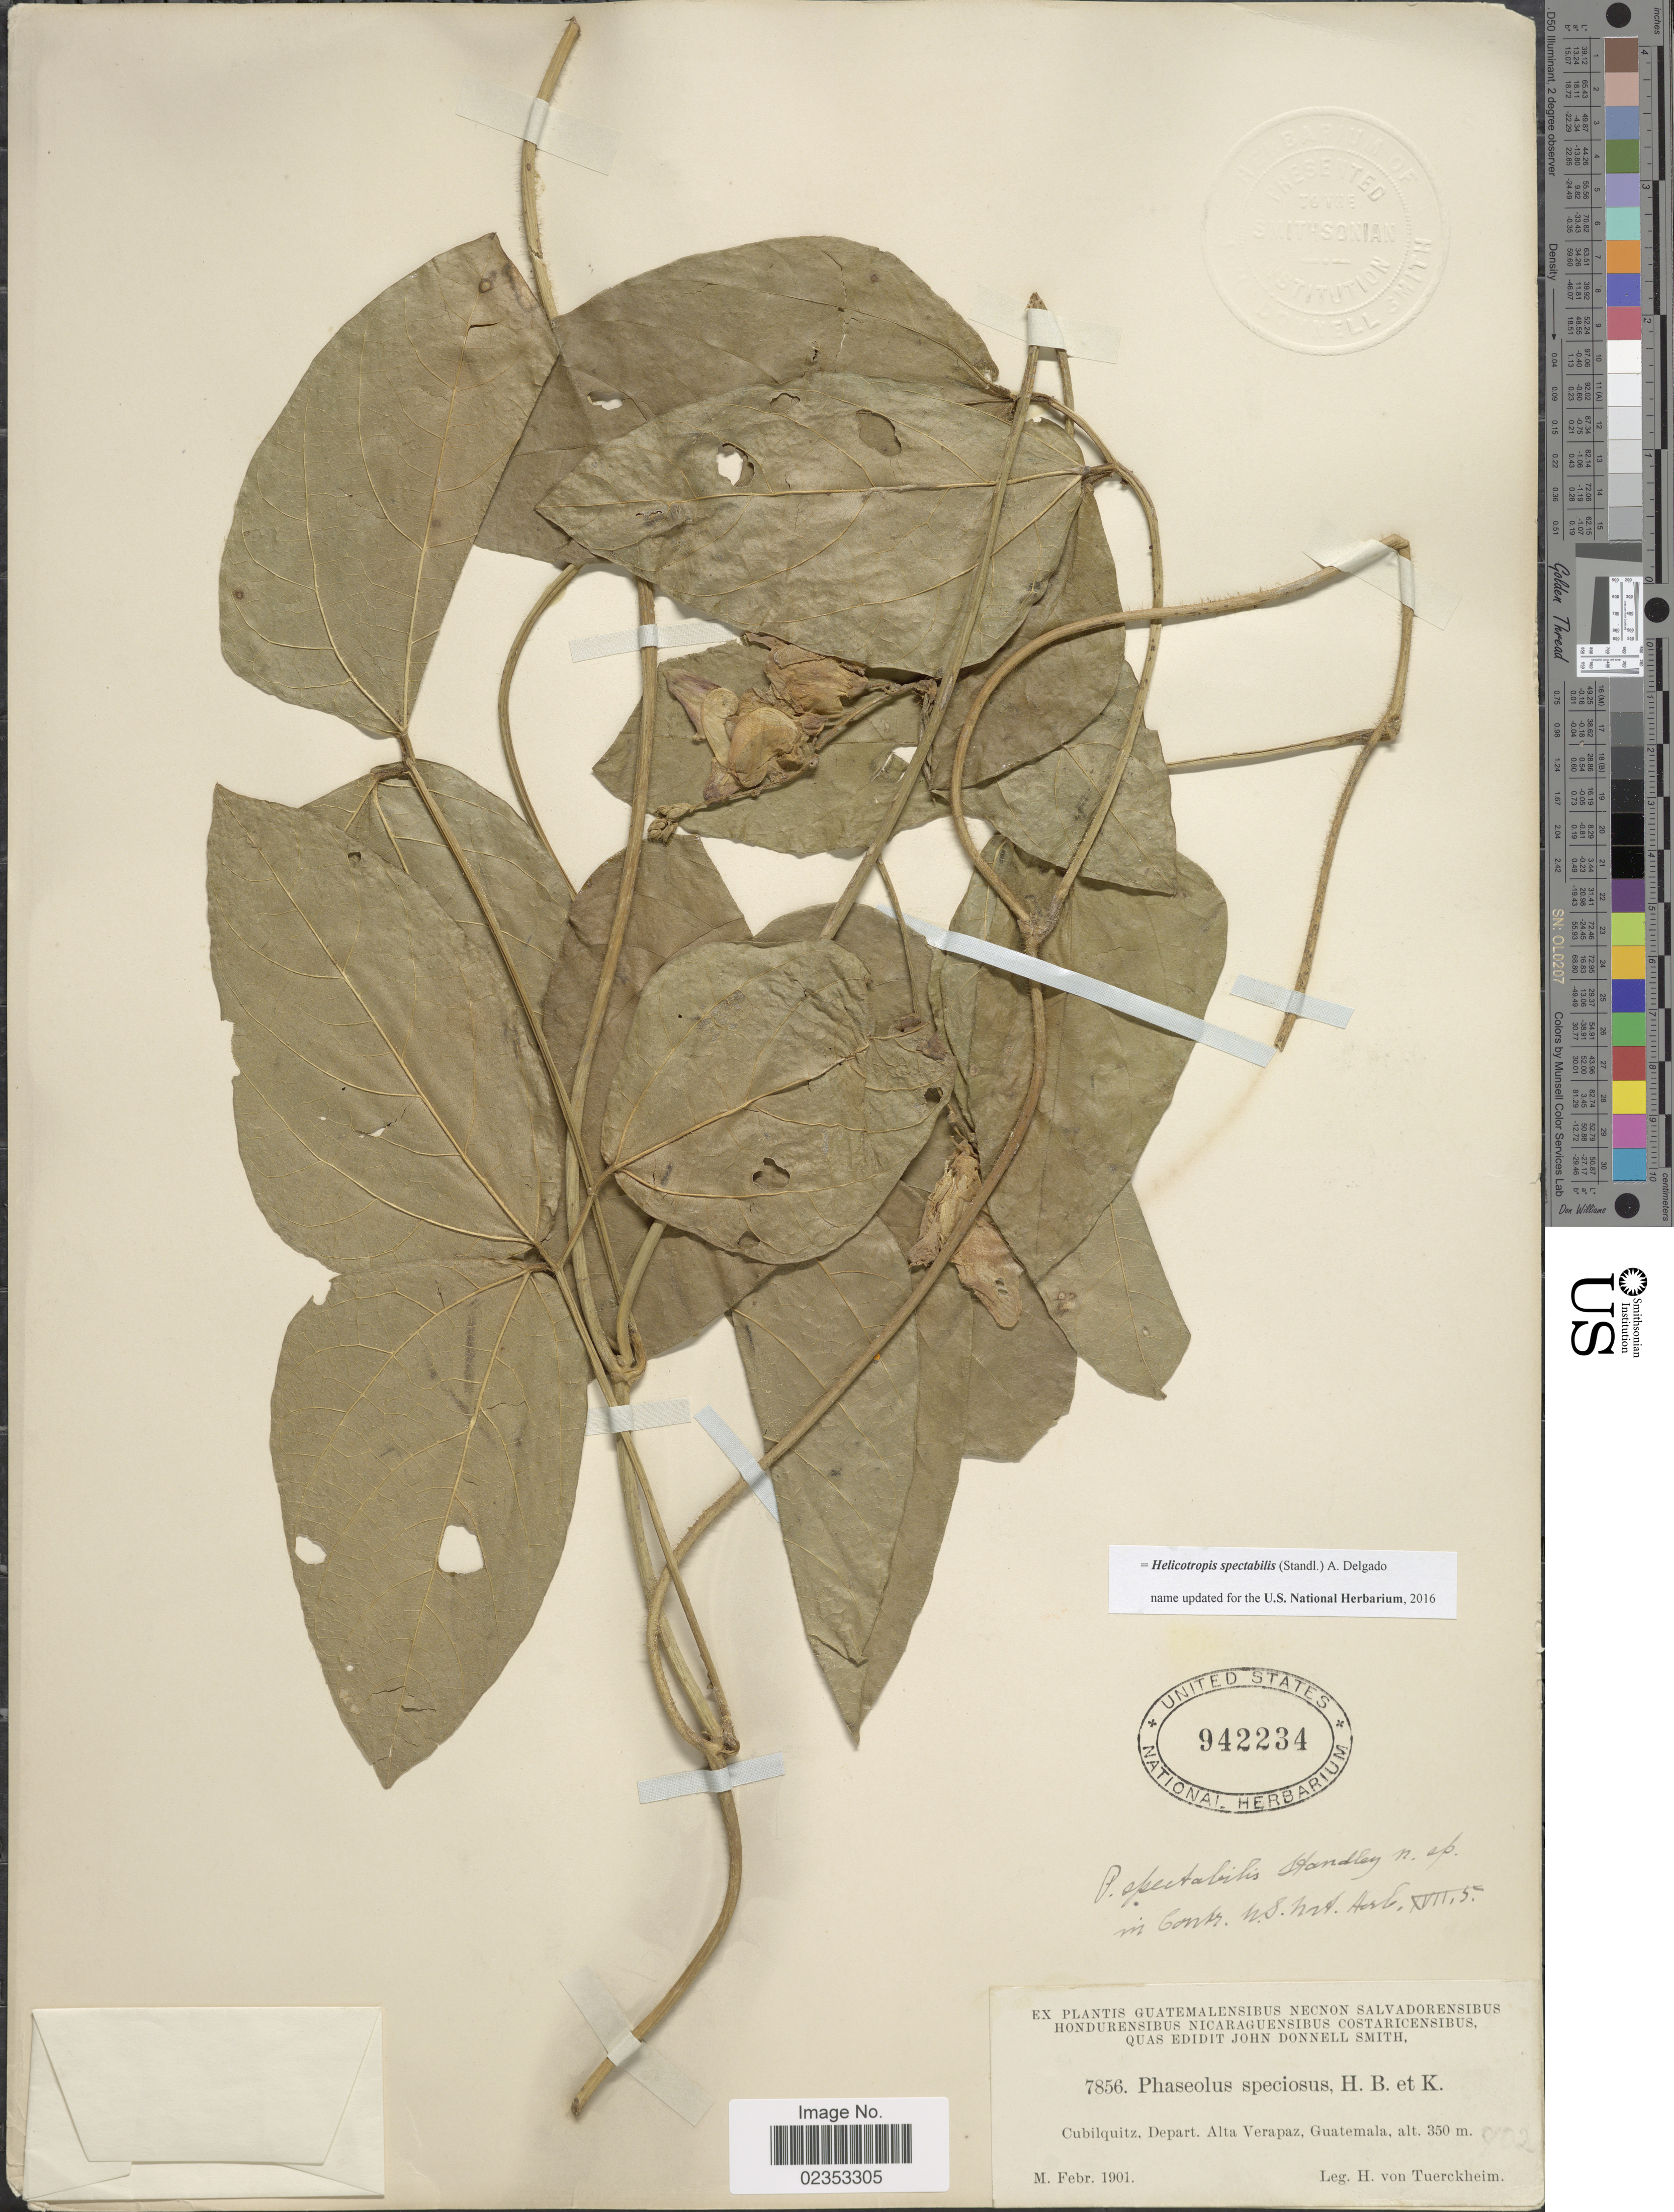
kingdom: Plantae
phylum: Tracheophyta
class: Magnoliopsida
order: Fabales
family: Fabaceae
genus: Helicotropis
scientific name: Helicotropis spectabilis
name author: (Standl.) A. Delgado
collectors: H. von Türckheim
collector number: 7856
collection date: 1901-02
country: Guatemala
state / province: Alta Verapaz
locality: Cubilquitz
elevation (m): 350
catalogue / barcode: US 942234